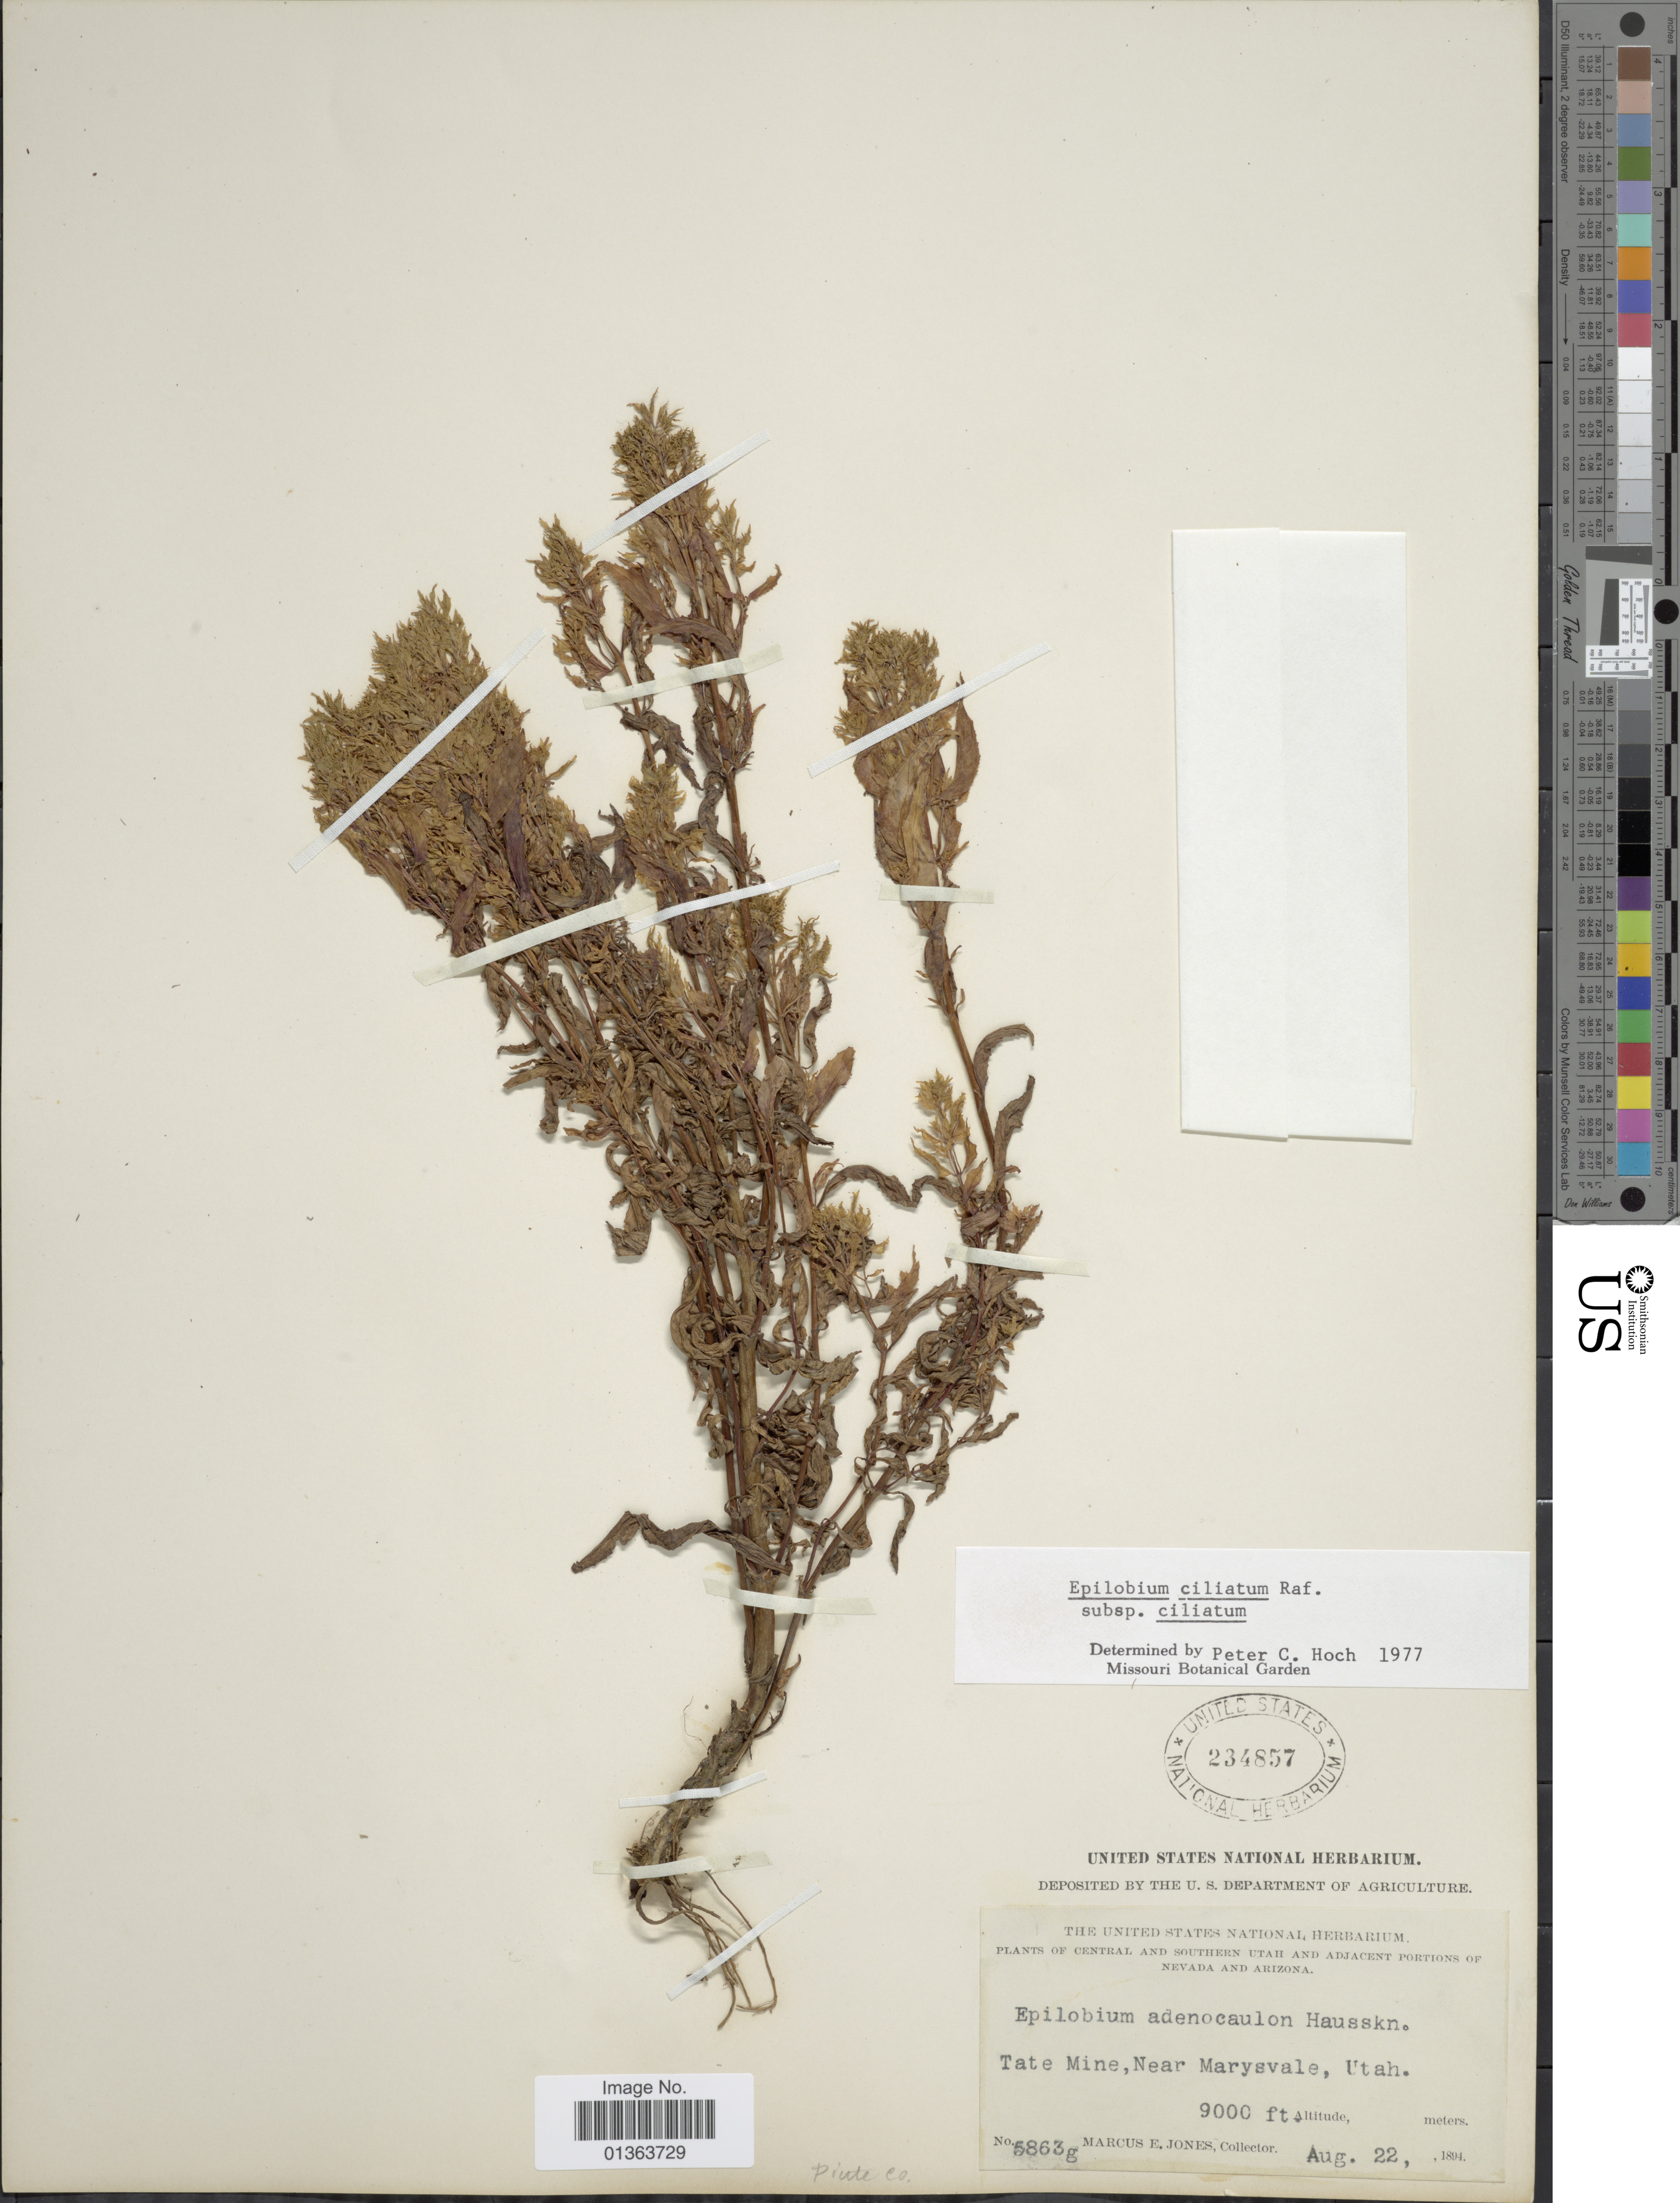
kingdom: Plantae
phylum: Tracheophyta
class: Magnoliopsida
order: Myrtales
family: Onagraceae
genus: Epilobium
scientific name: Epilobium ciliatum subsp. ciliatum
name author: Raf.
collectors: M. E. Jones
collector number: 5863g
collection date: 1894-08-22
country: United States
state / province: Utah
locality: Central and Southern Utah and adjacent portions of Nevada and Arizona. Tate Mine, near Marysvale.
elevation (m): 2743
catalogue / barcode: US 234857